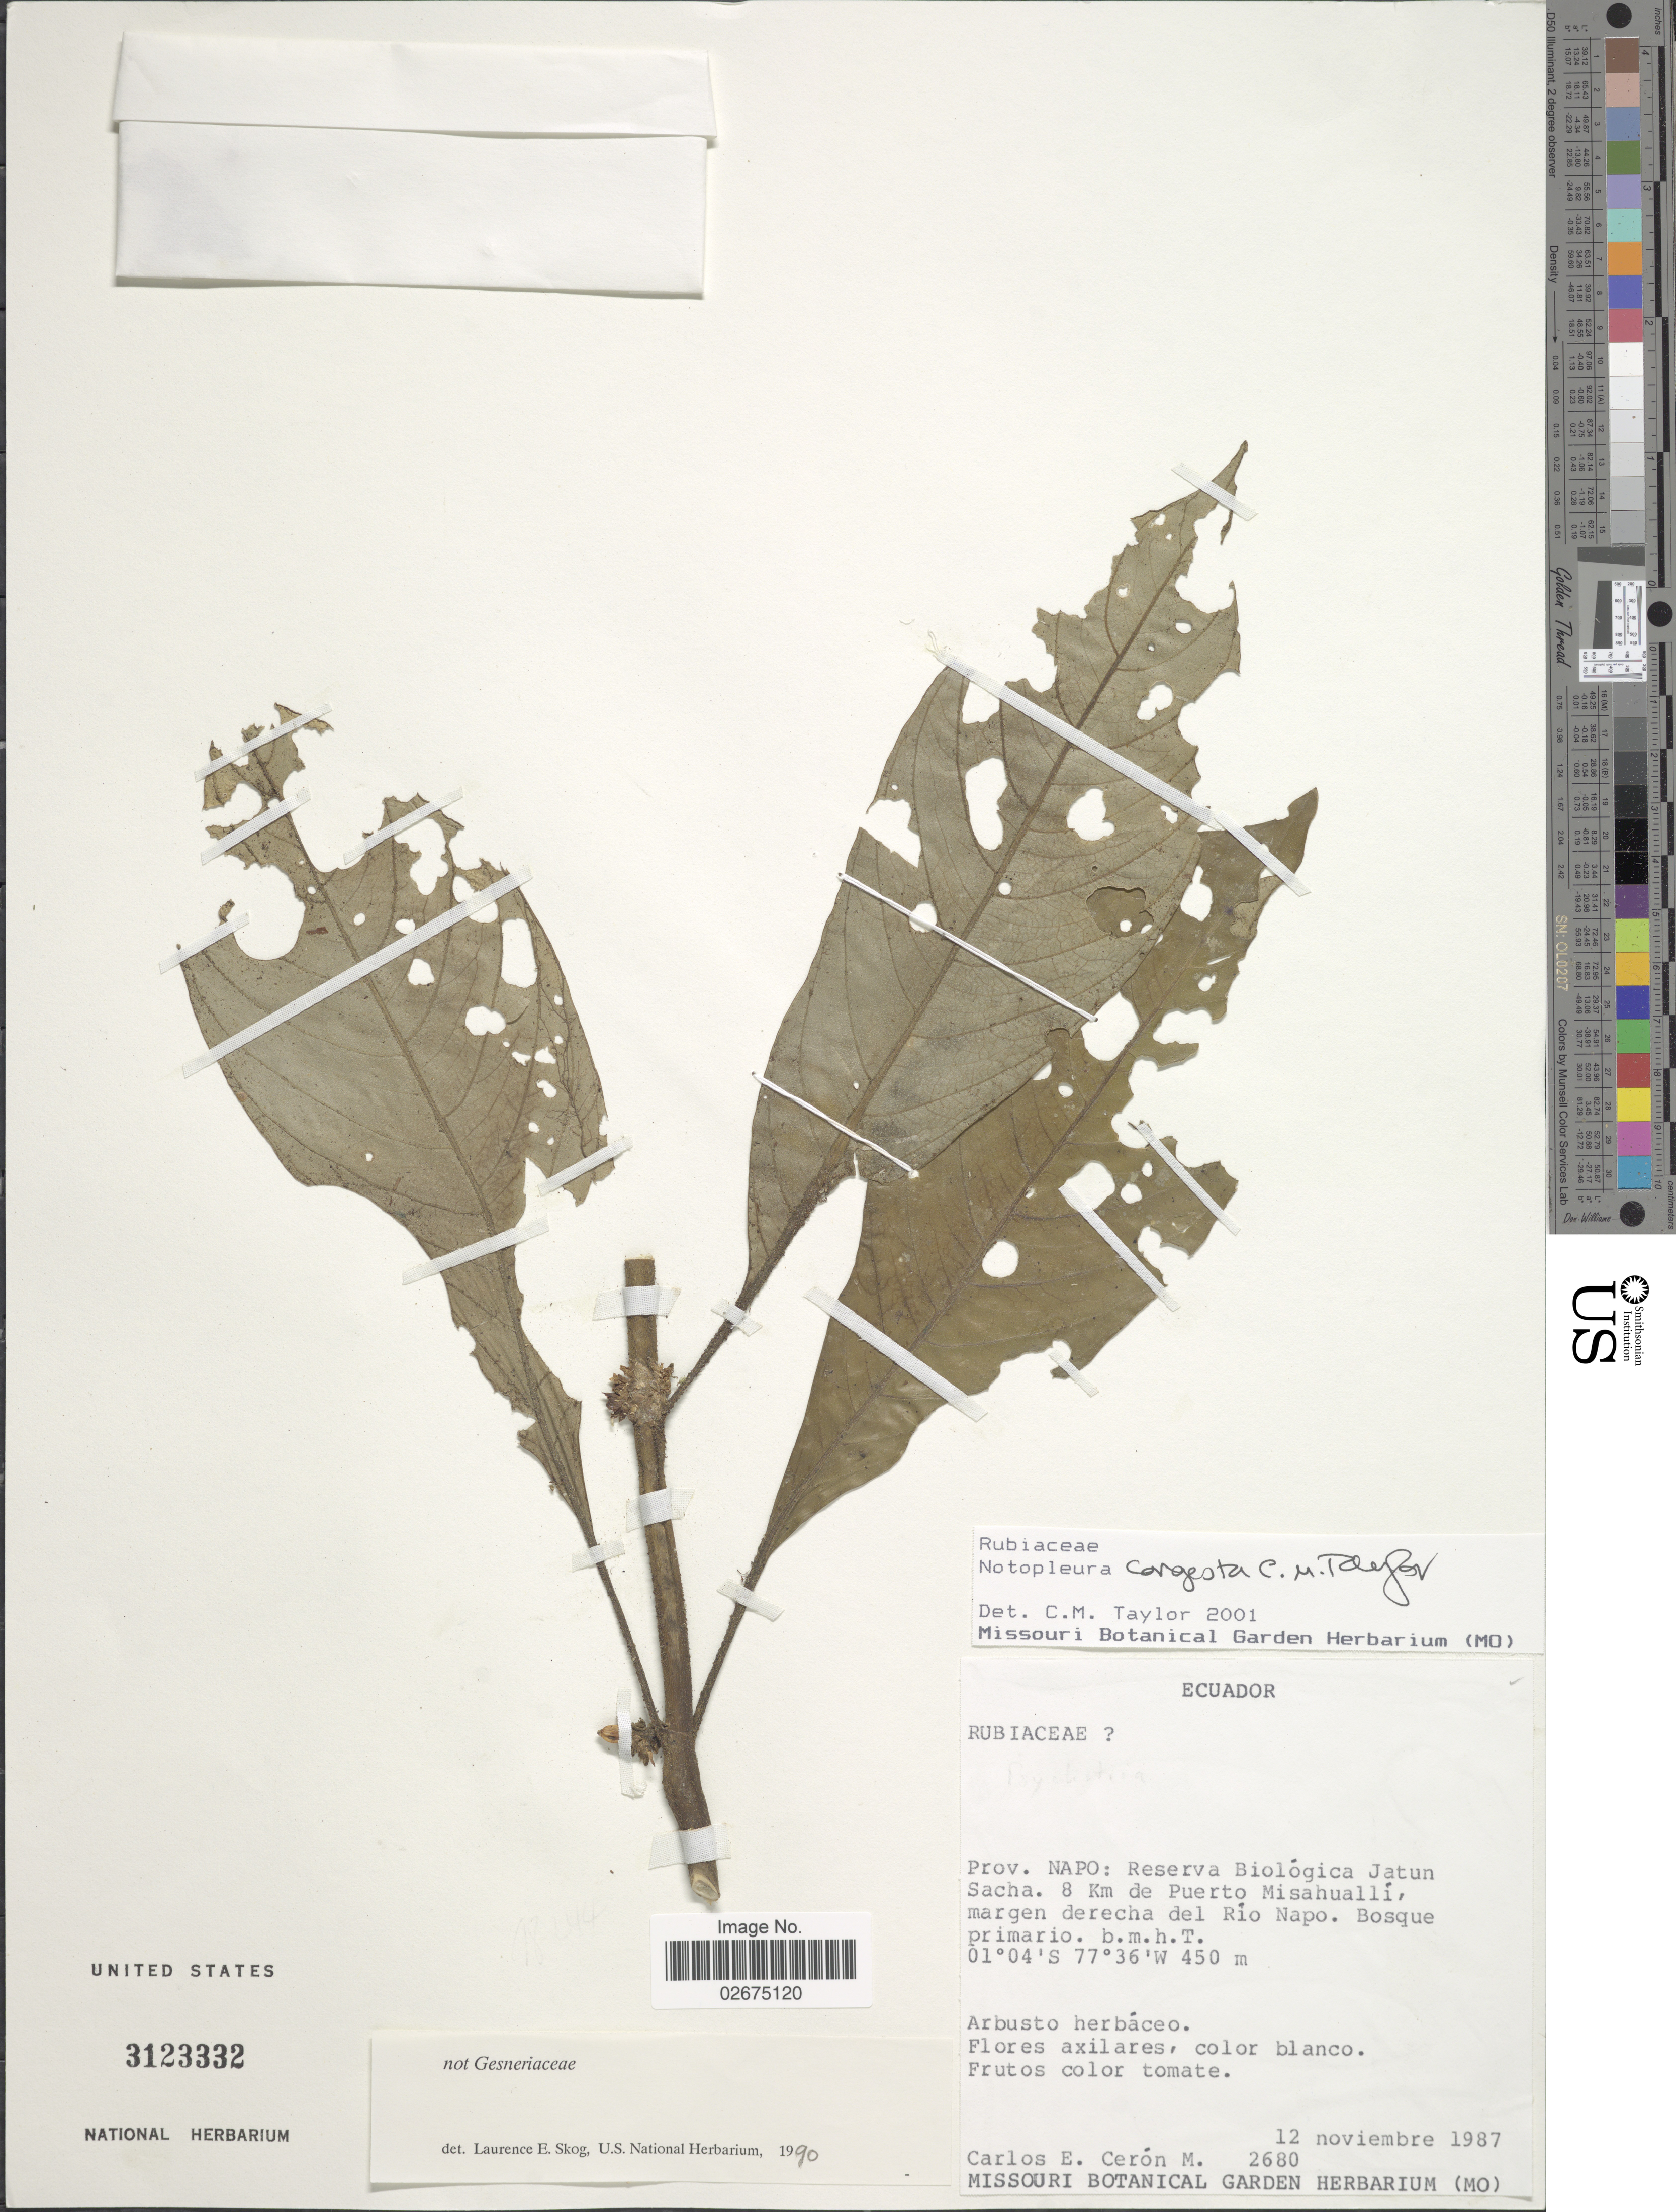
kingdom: Plantae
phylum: Tracheophyta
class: Magnoliopsida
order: Gentianales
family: Rubiaceae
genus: Notopleura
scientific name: Notopleura congesta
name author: C.M. Taylor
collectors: C. E. Cerón M.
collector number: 2680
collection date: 1987-11-12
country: Ecuador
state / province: Napo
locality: Reserva Biologica Jatun Sacha. 8 Km de Puerto Misahualli, margen derecha del Rio Napo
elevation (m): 450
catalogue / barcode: US 3123332